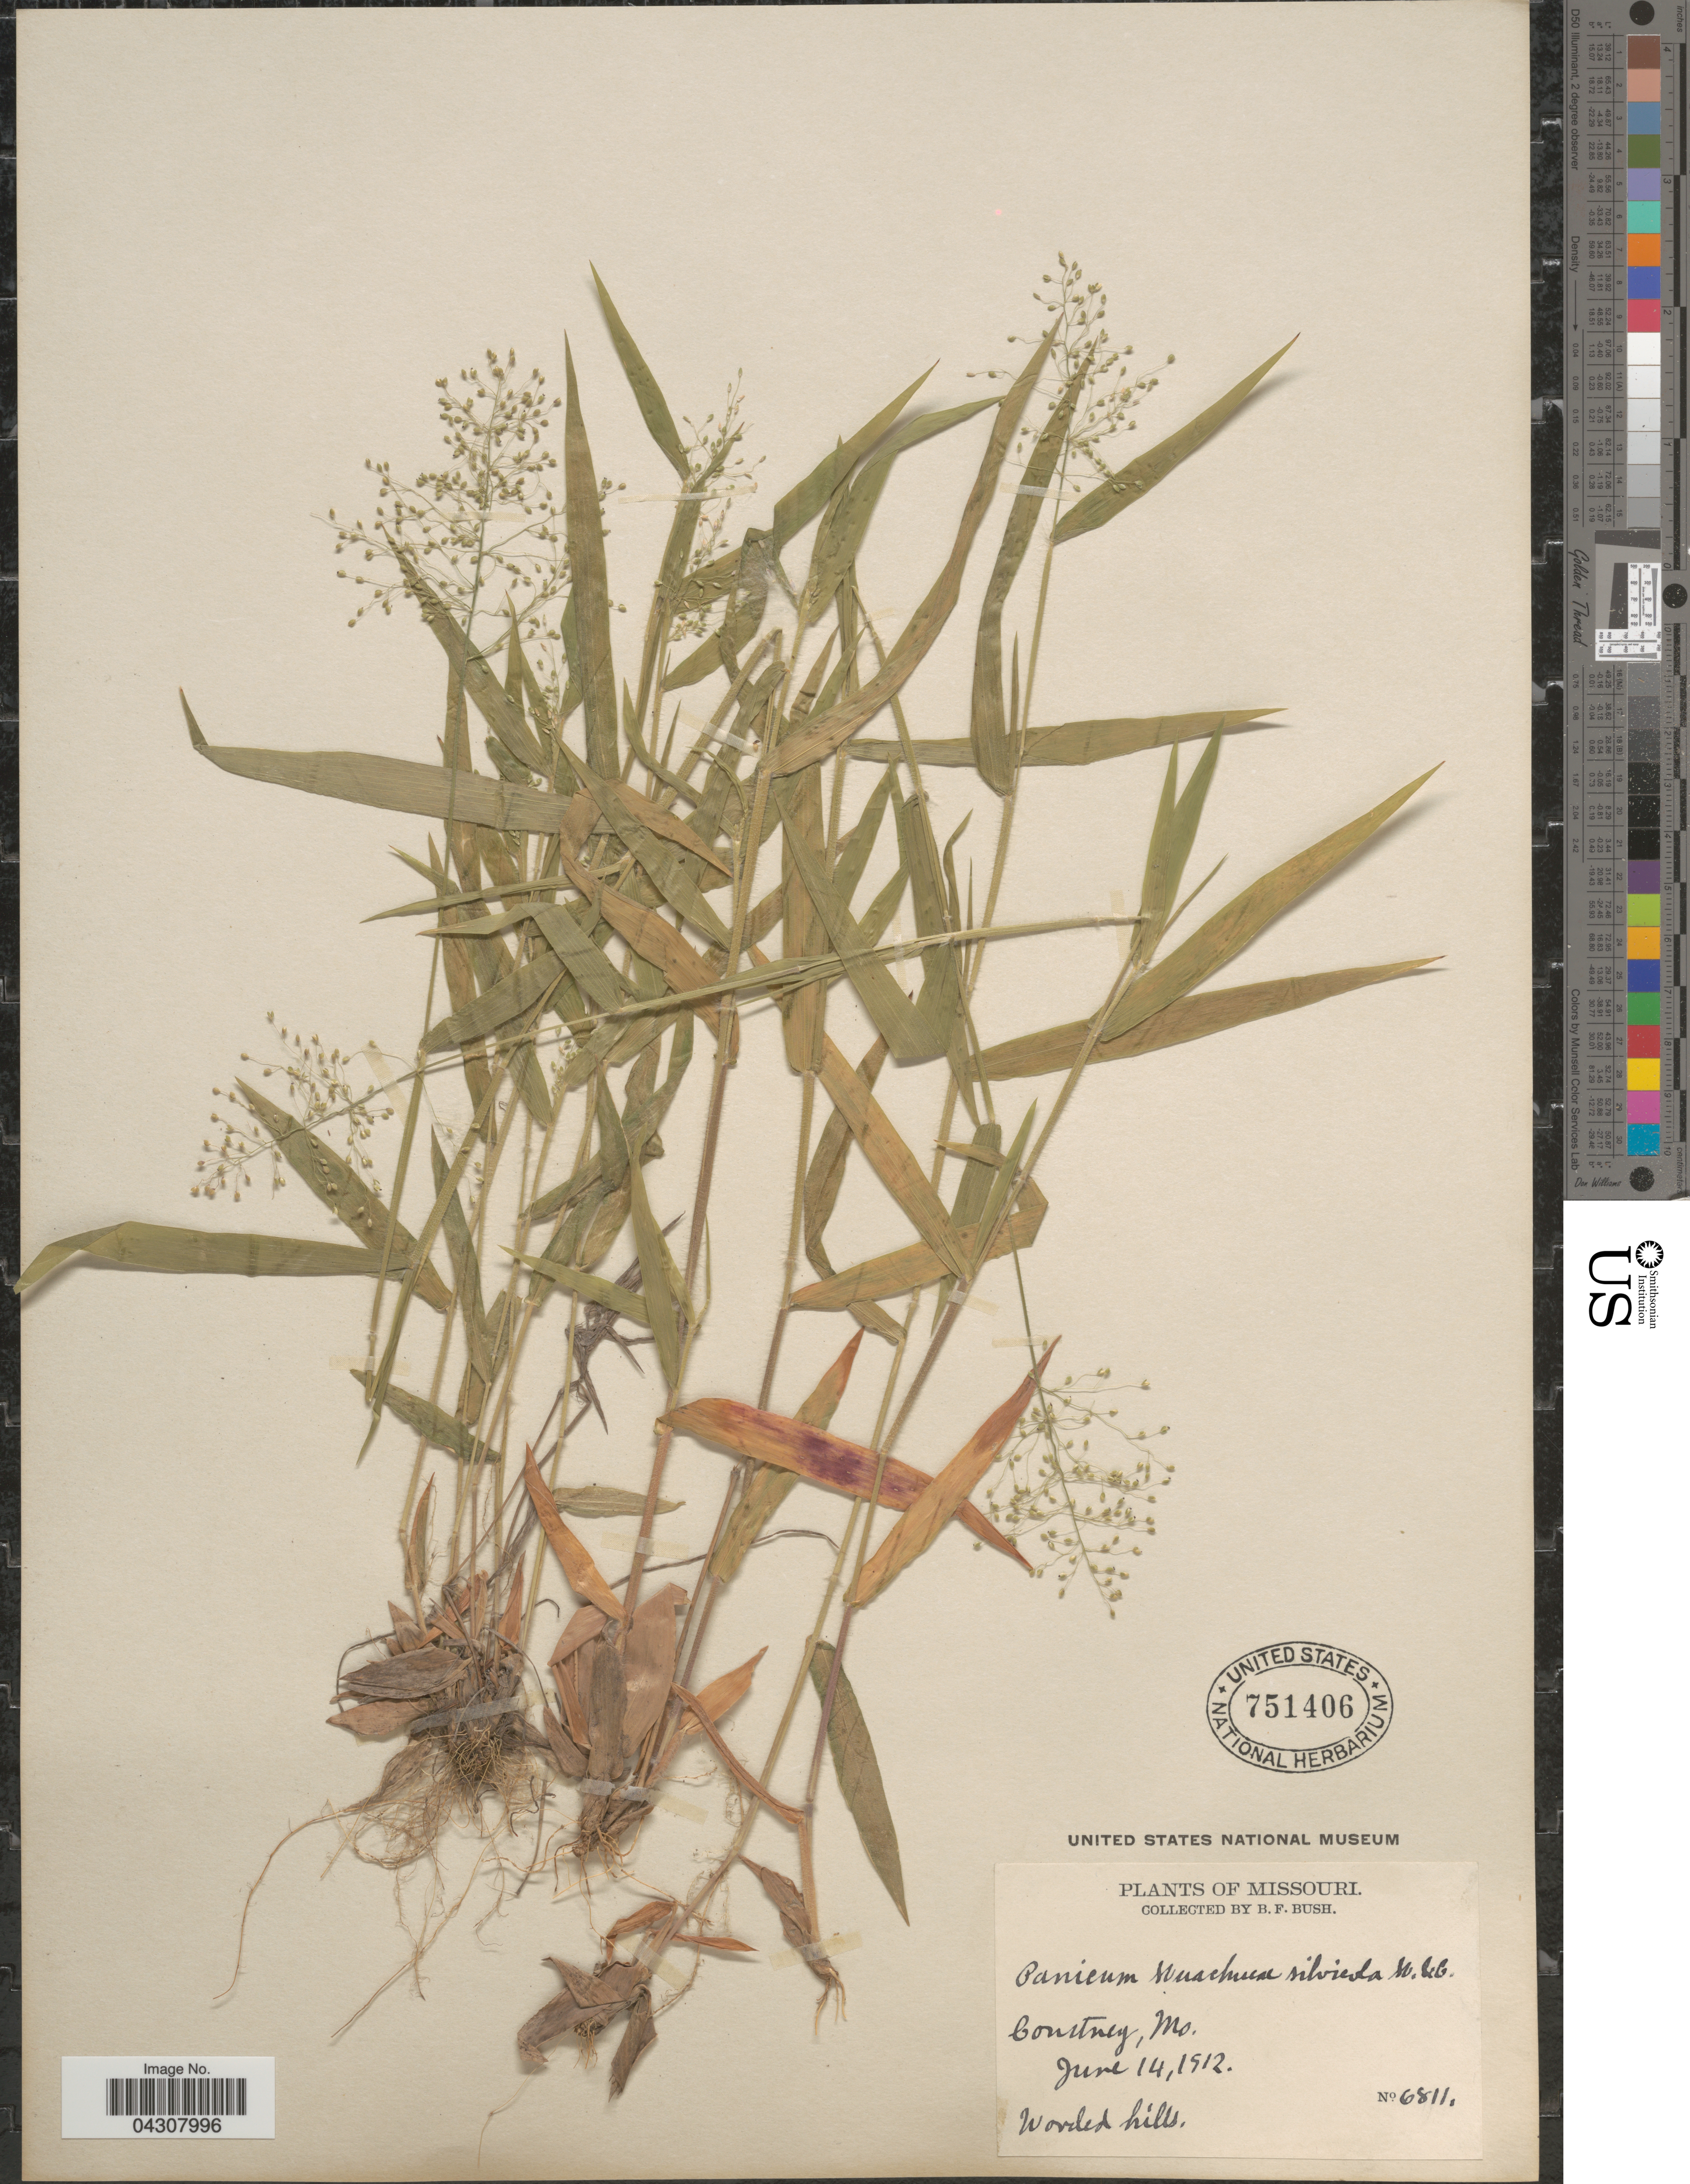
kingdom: Plantae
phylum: Tracheophyta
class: Liliopsida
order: Poales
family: Poaceae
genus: Dichanthelium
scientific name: Dichanthelium acuminatum var. acuminatum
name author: (Sw.) Gould & C.A. Clark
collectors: B. F. Bush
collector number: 6811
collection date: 1912-06-14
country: United States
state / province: Missouri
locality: Courtney.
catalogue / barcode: US 751406